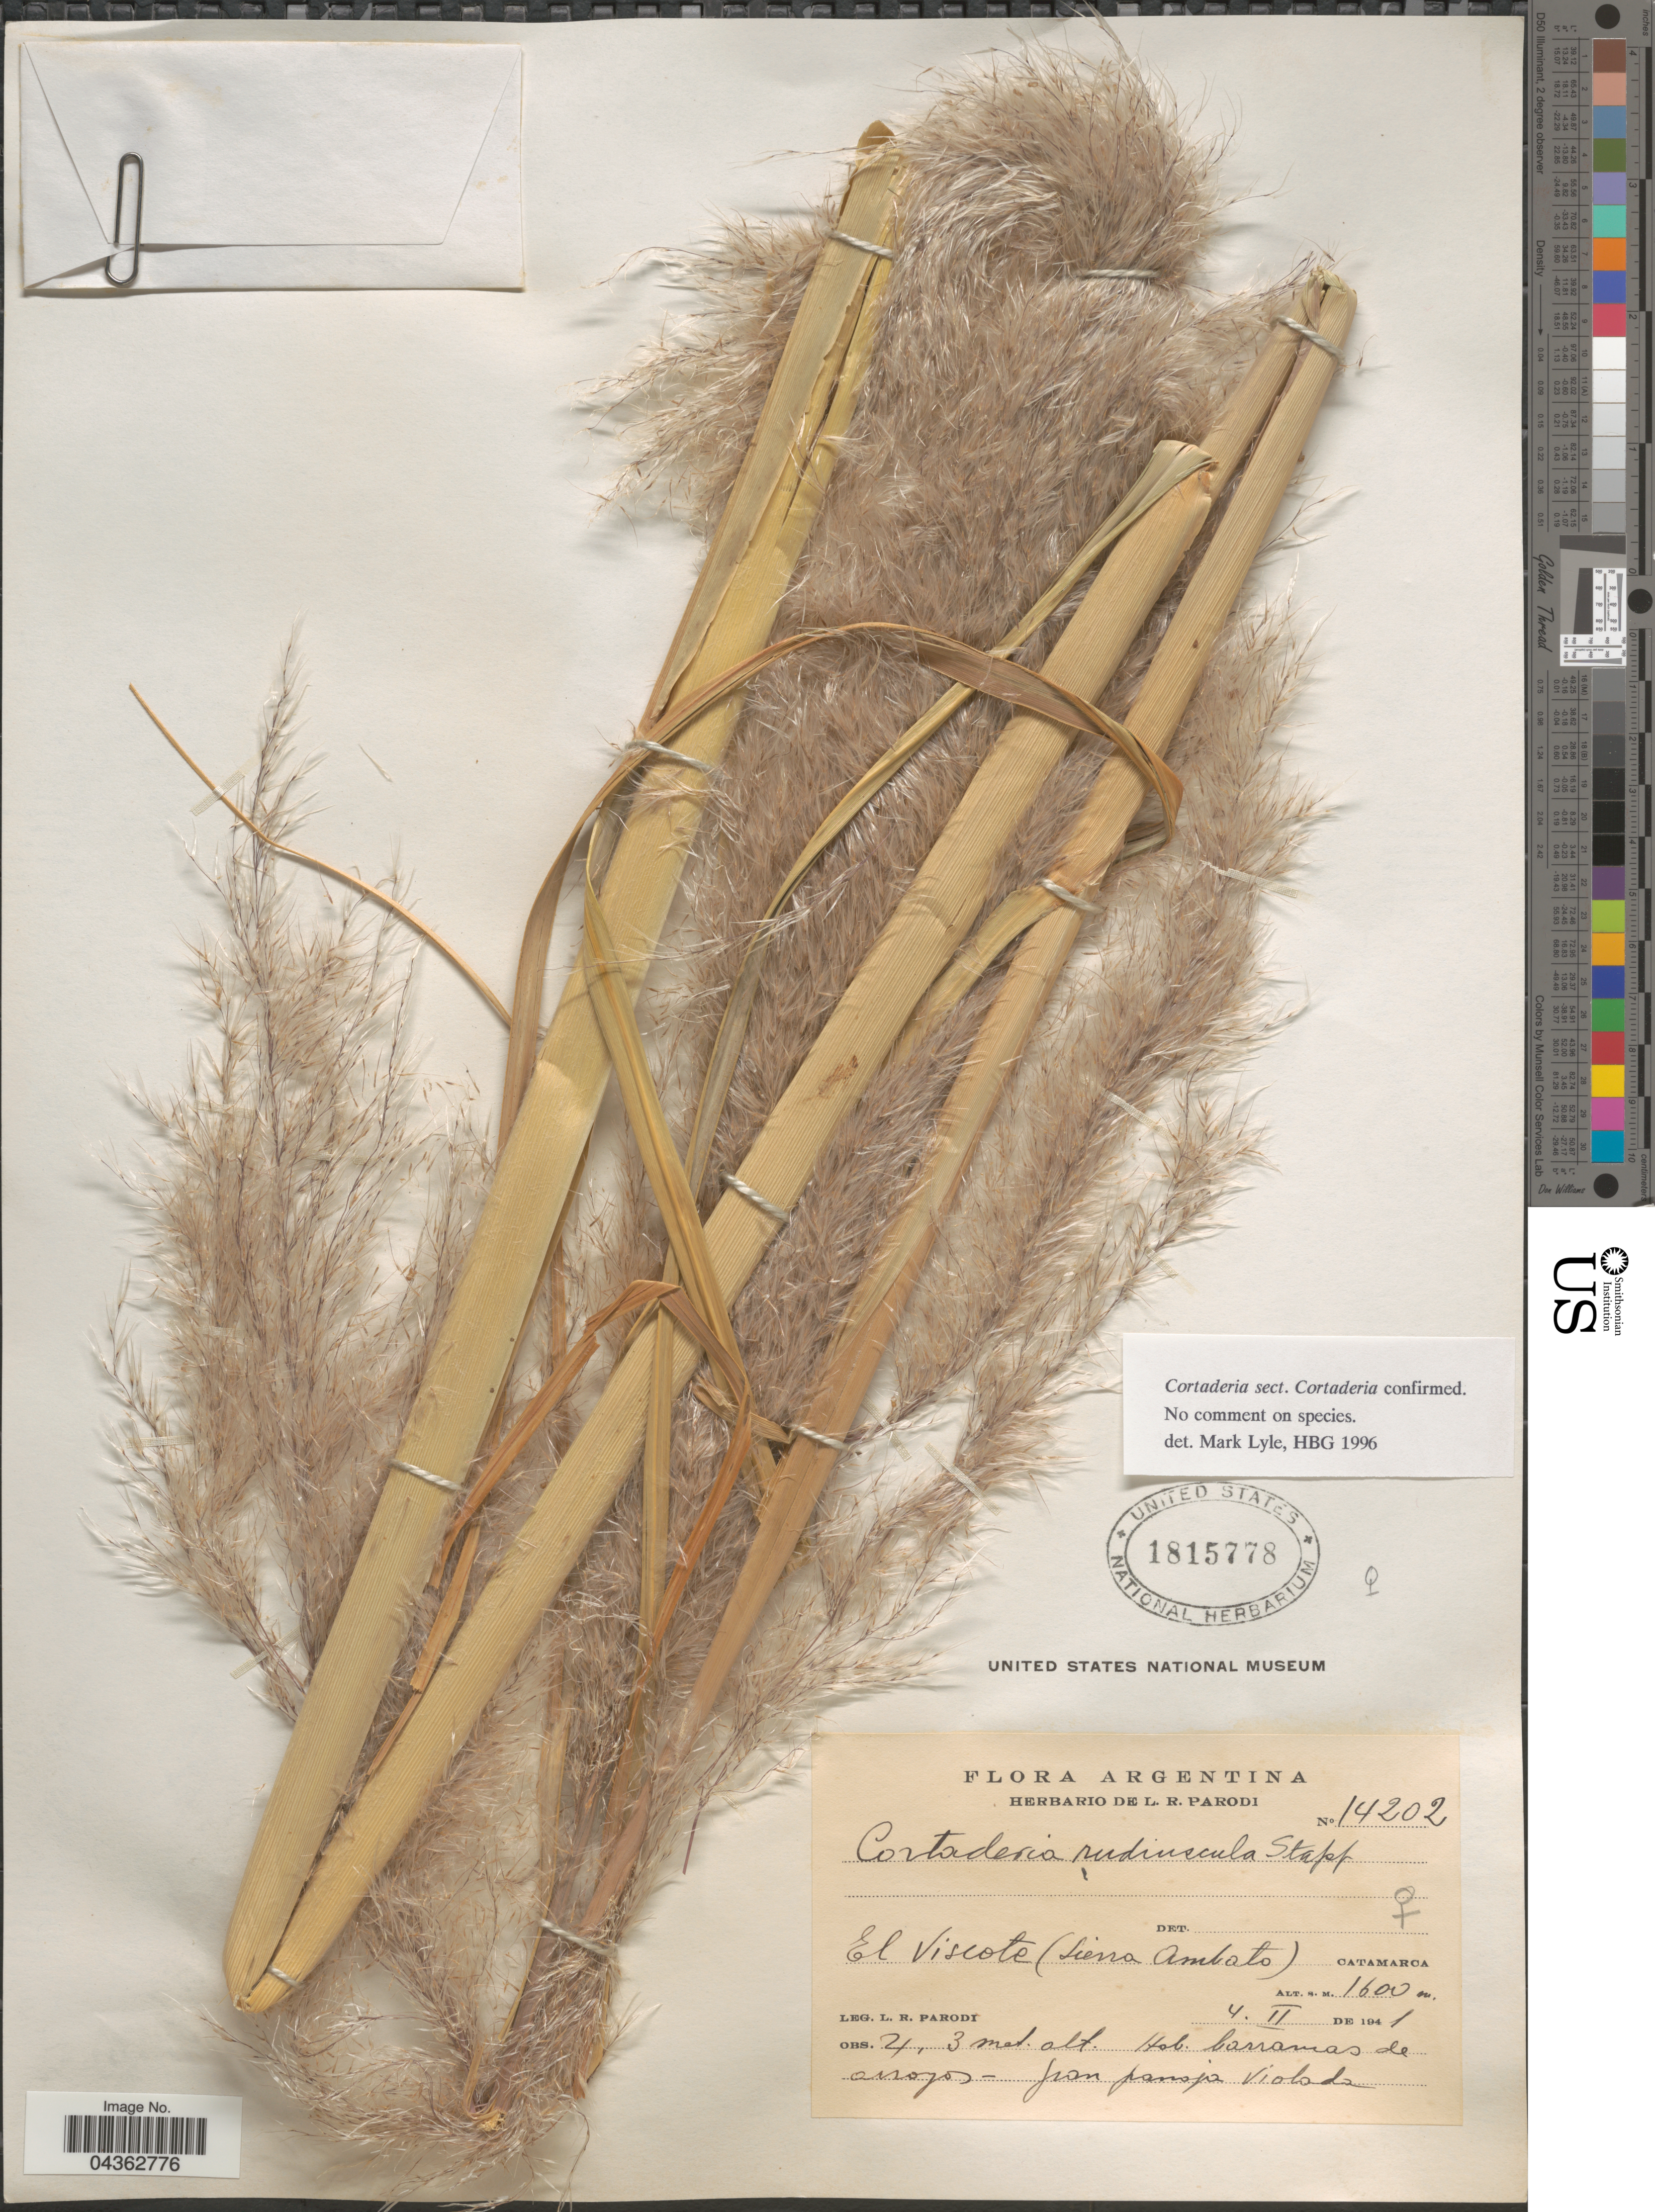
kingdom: Plantae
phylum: Tracheophyta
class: Liliopsida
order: Poales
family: Poaceae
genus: Cortaderia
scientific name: Cortaderia rudiuscula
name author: Stapf in Gardner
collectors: L. R. Parodi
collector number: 14202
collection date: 1941-02-04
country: Argentina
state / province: Catamarca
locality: El Viscote (Siera Ambato).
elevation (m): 1600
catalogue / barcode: US 1815778